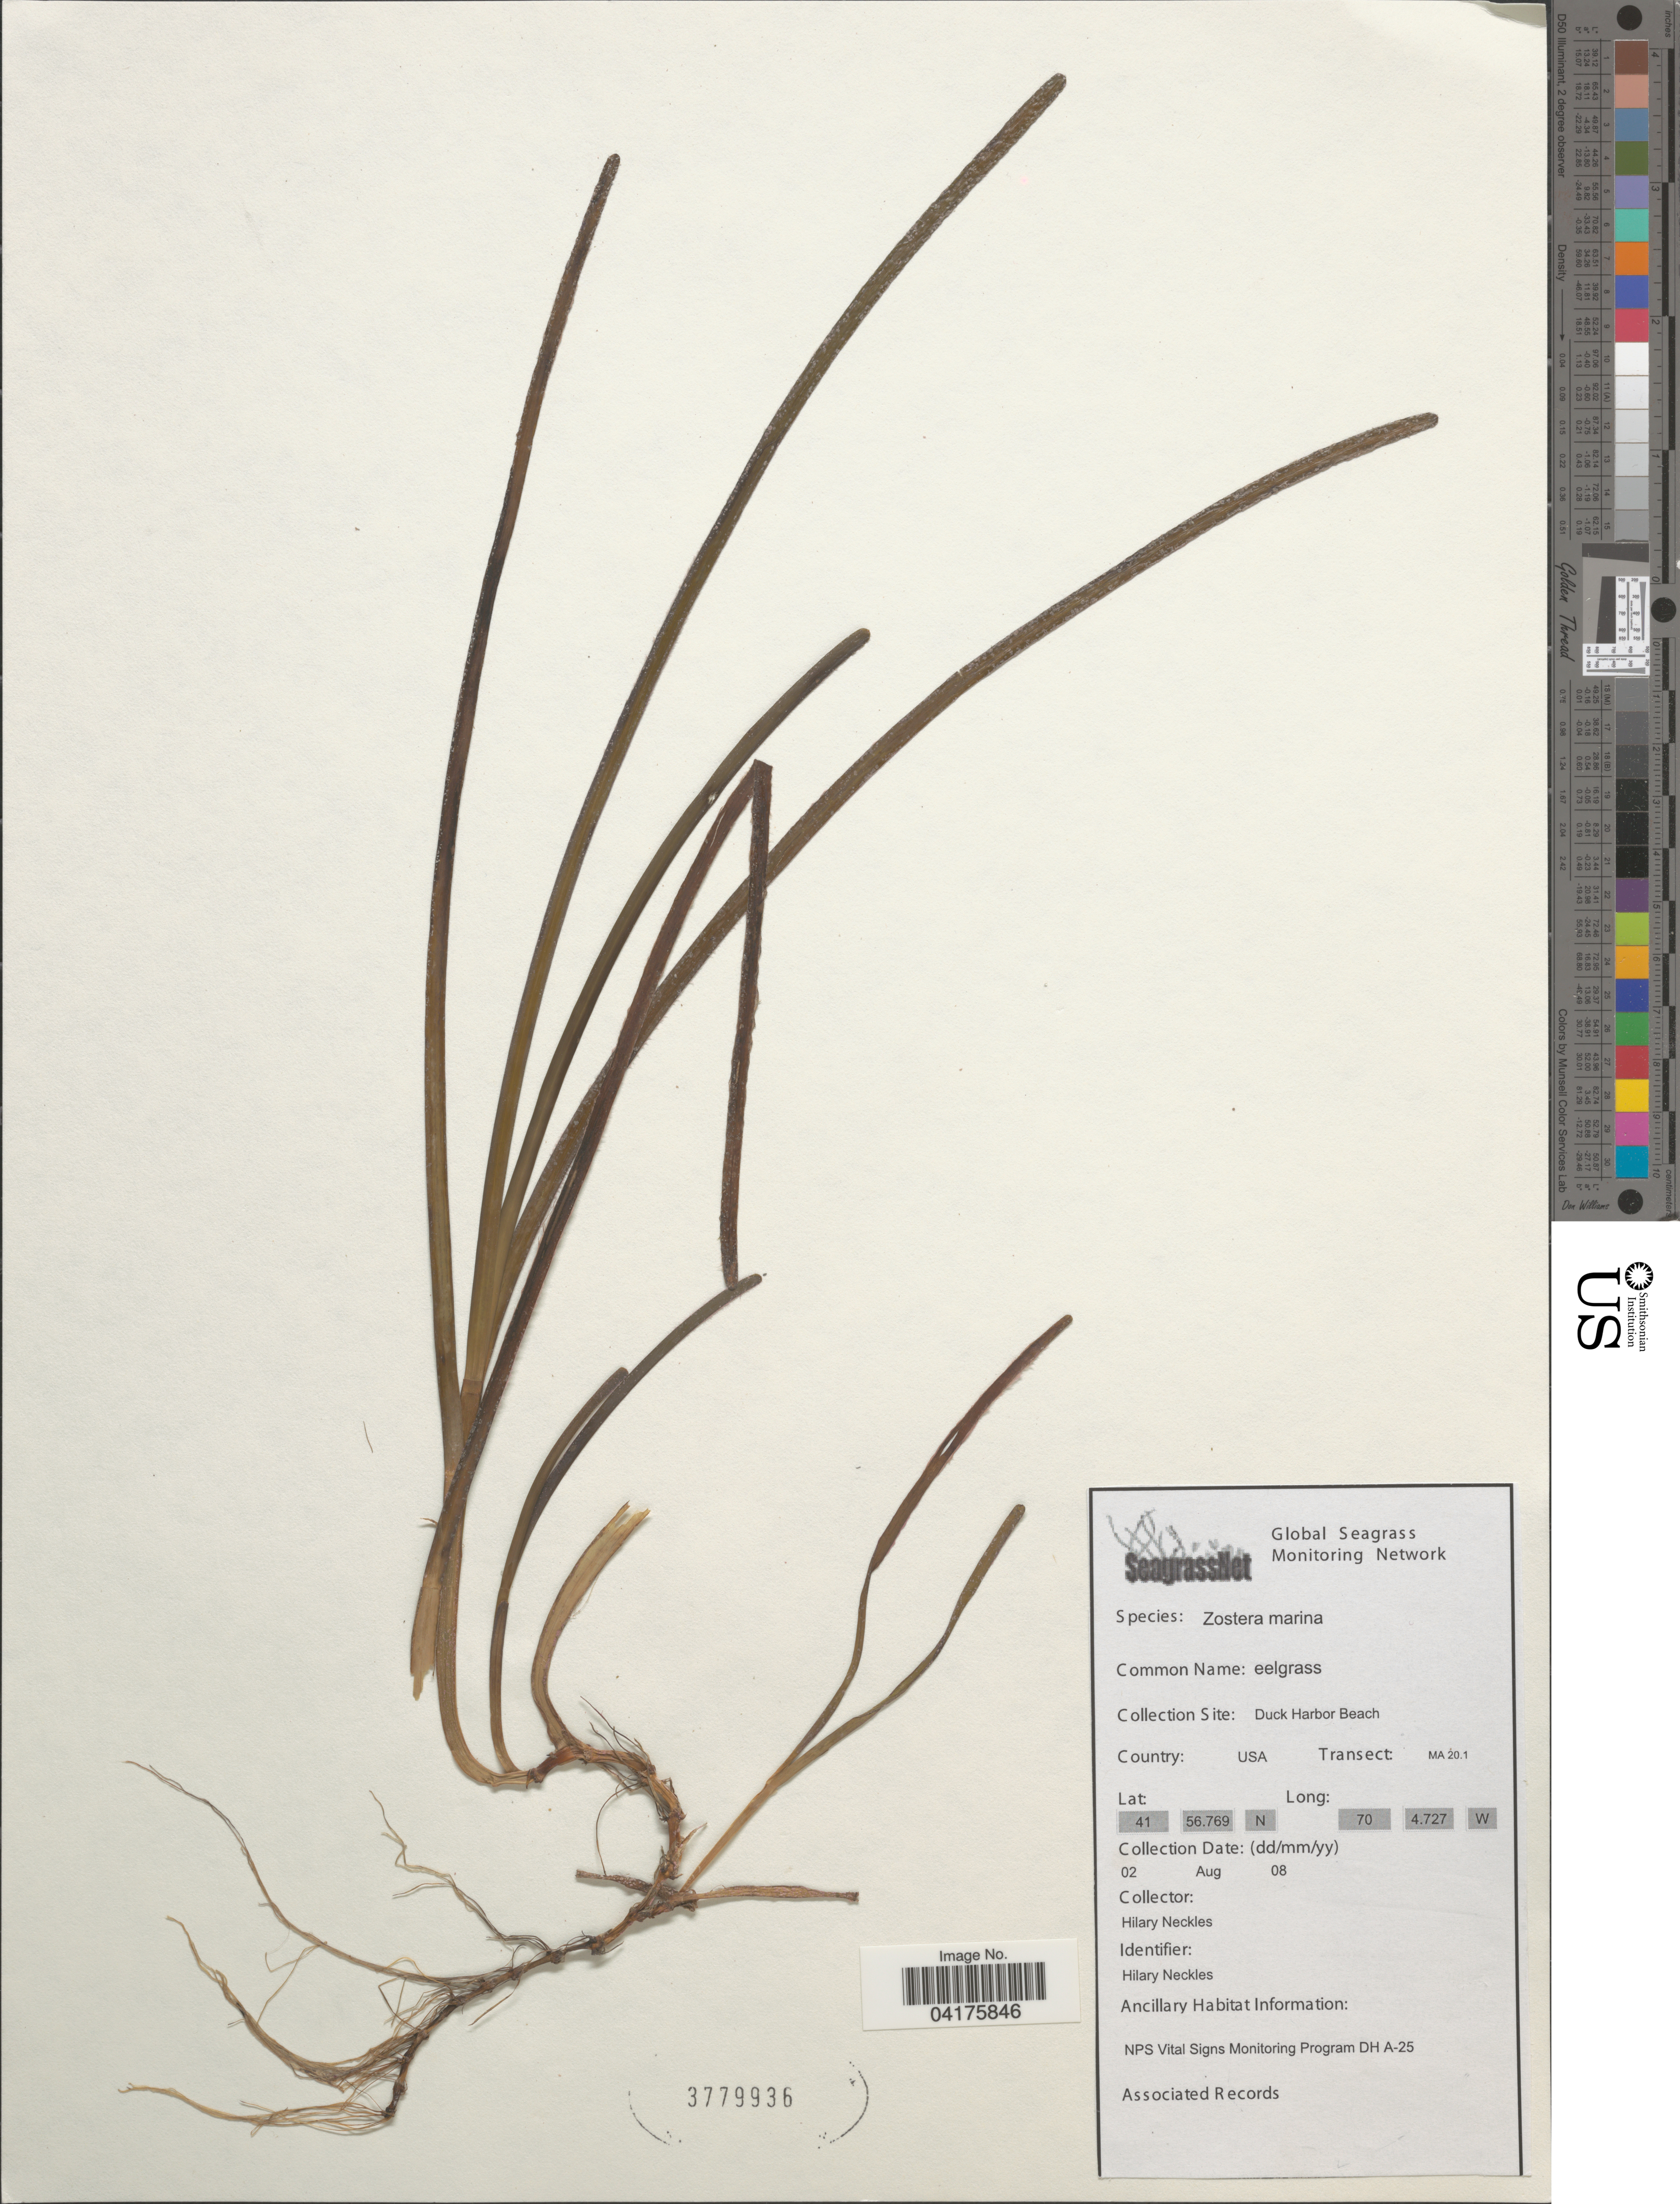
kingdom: Plantae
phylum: Tracheophyta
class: Liliopsida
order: Alismatales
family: Zosteraceae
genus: Zostera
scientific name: Zostera marina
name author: L.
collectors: H. Neckles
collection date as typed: Transcribed d/m/y: 2/8/8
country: United States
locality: Duck Harbor Beach.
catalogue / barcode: US 3779936